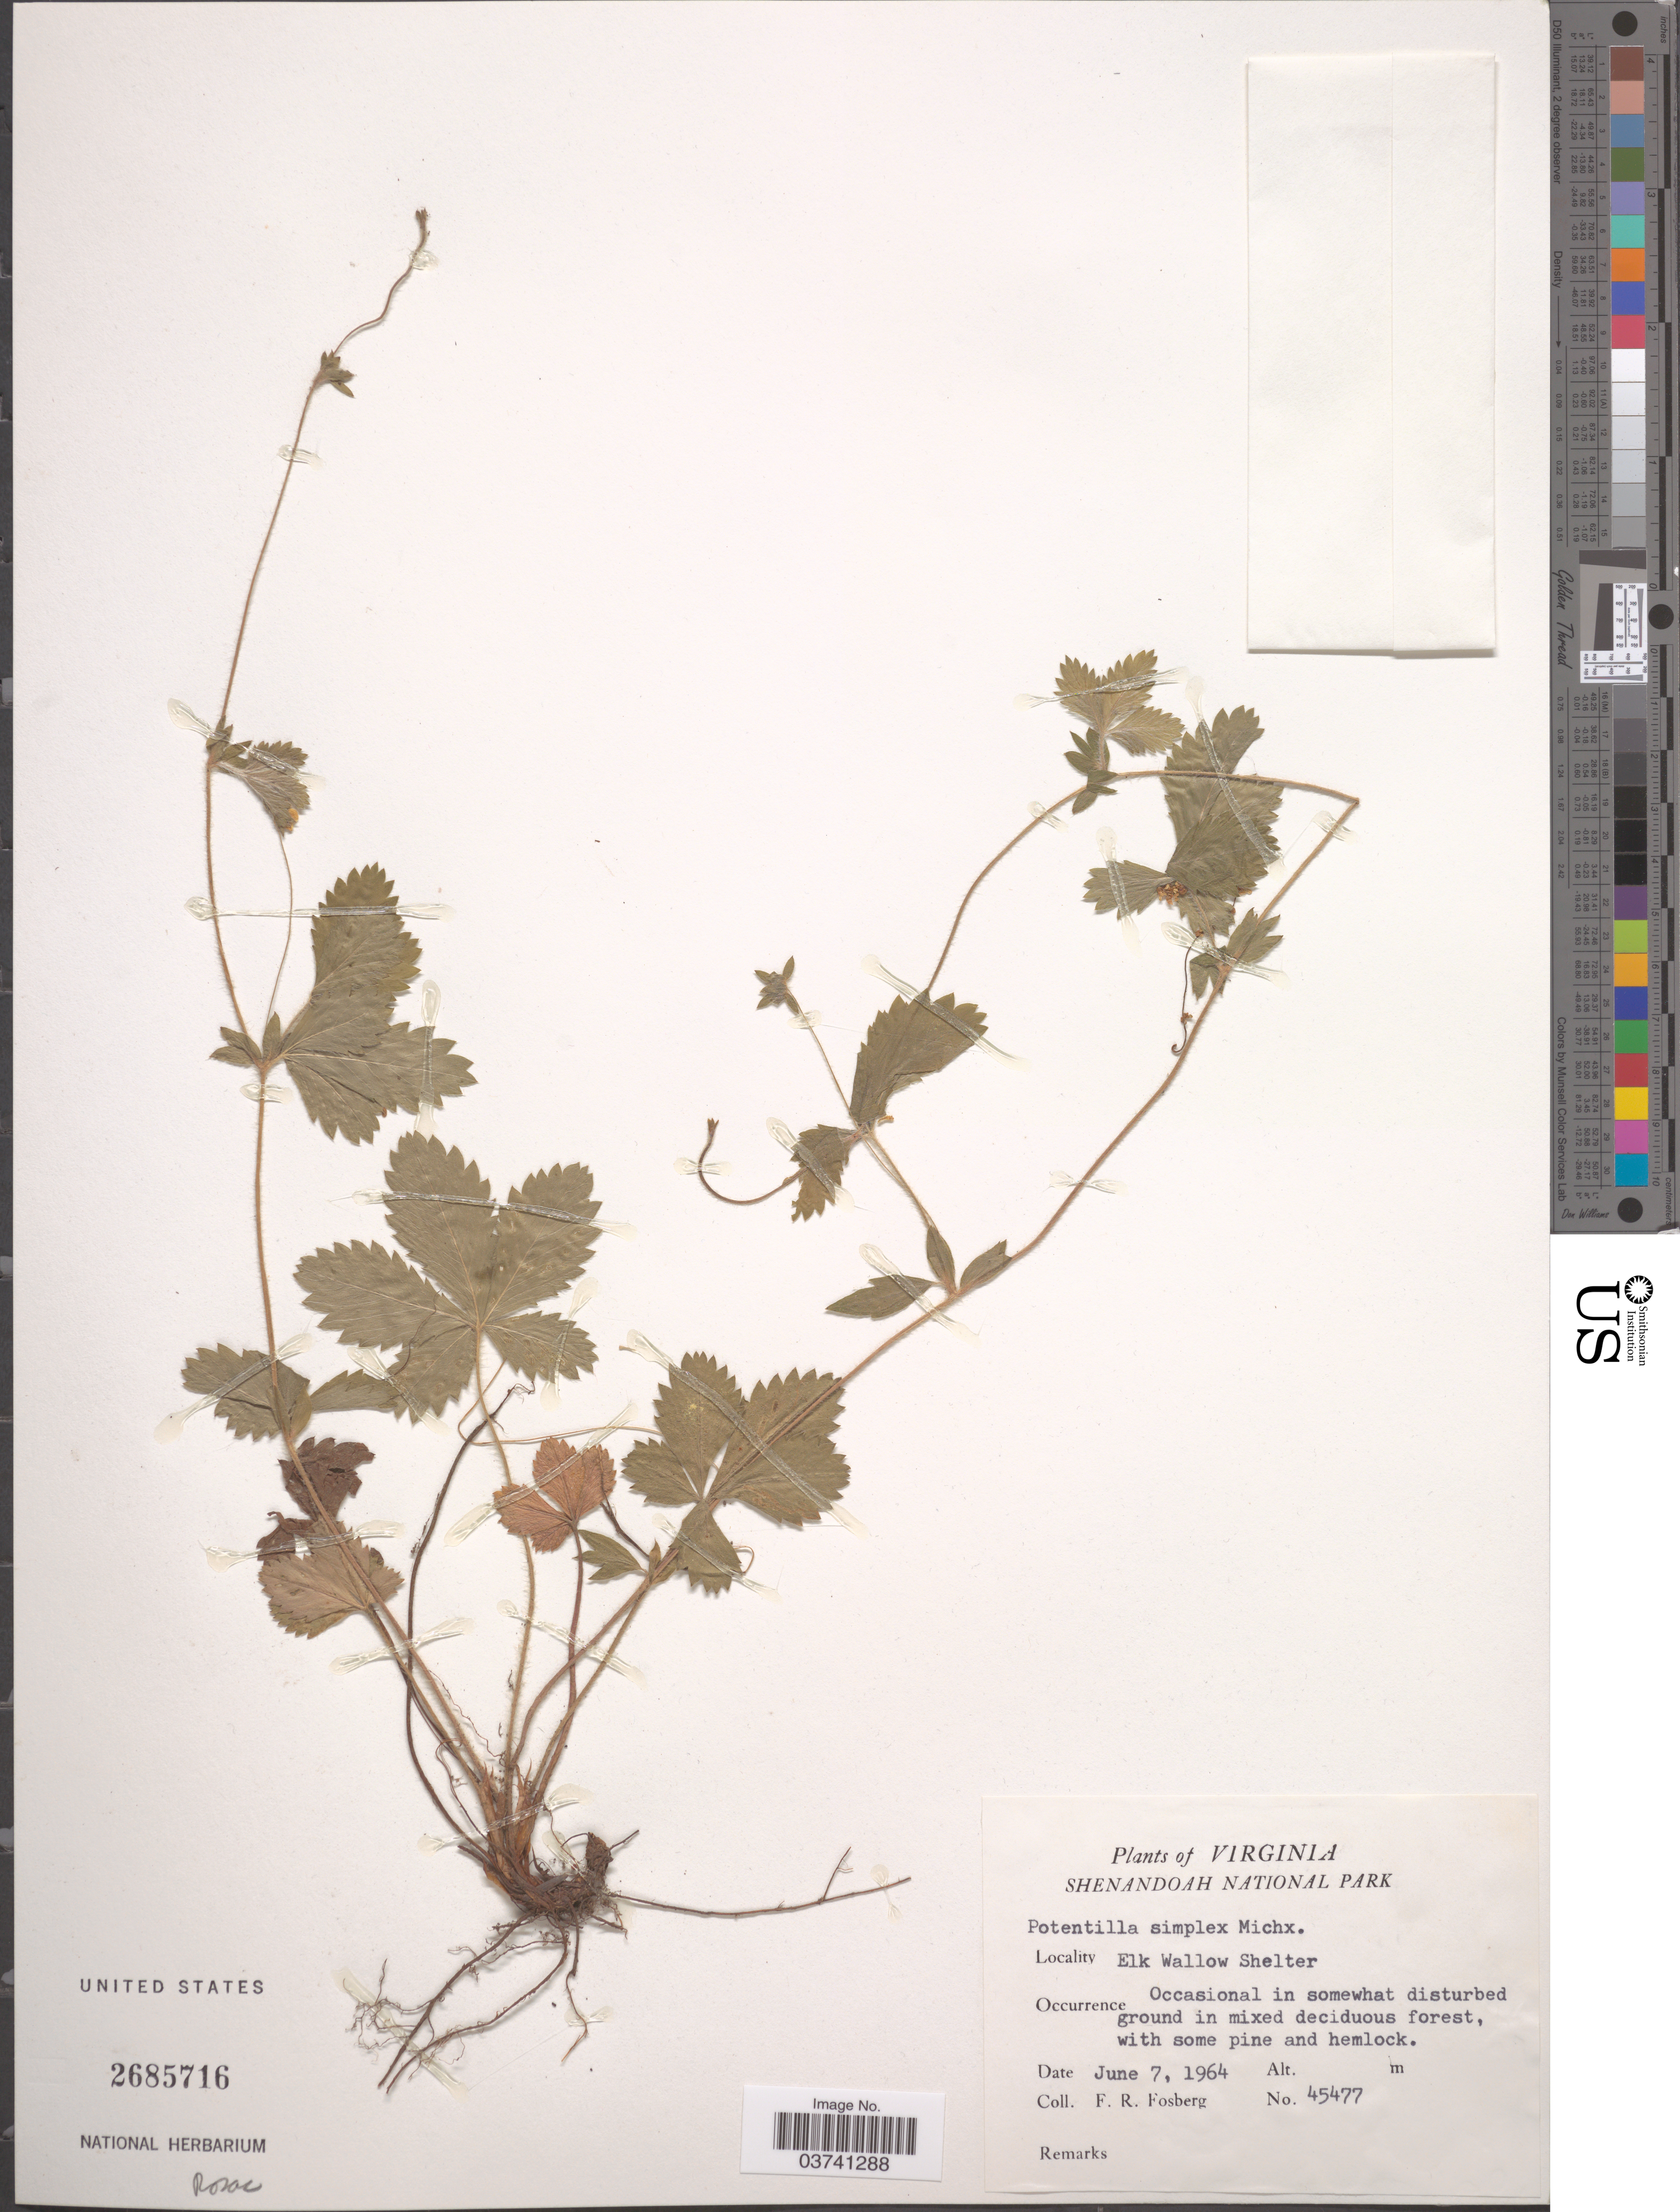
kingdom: Plantae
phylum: Tracheophyta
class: Magnoliopsida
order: Rosales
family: Rosaceae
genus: Potentilla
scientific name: Potentilla simplex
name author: Michx.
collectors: F. R. Fosberg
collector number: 45477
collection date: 1964-06-07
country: United States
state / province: Virginia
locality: Shenandoah National Park. Elk Wallow Shelter.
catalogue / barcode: US 2685716